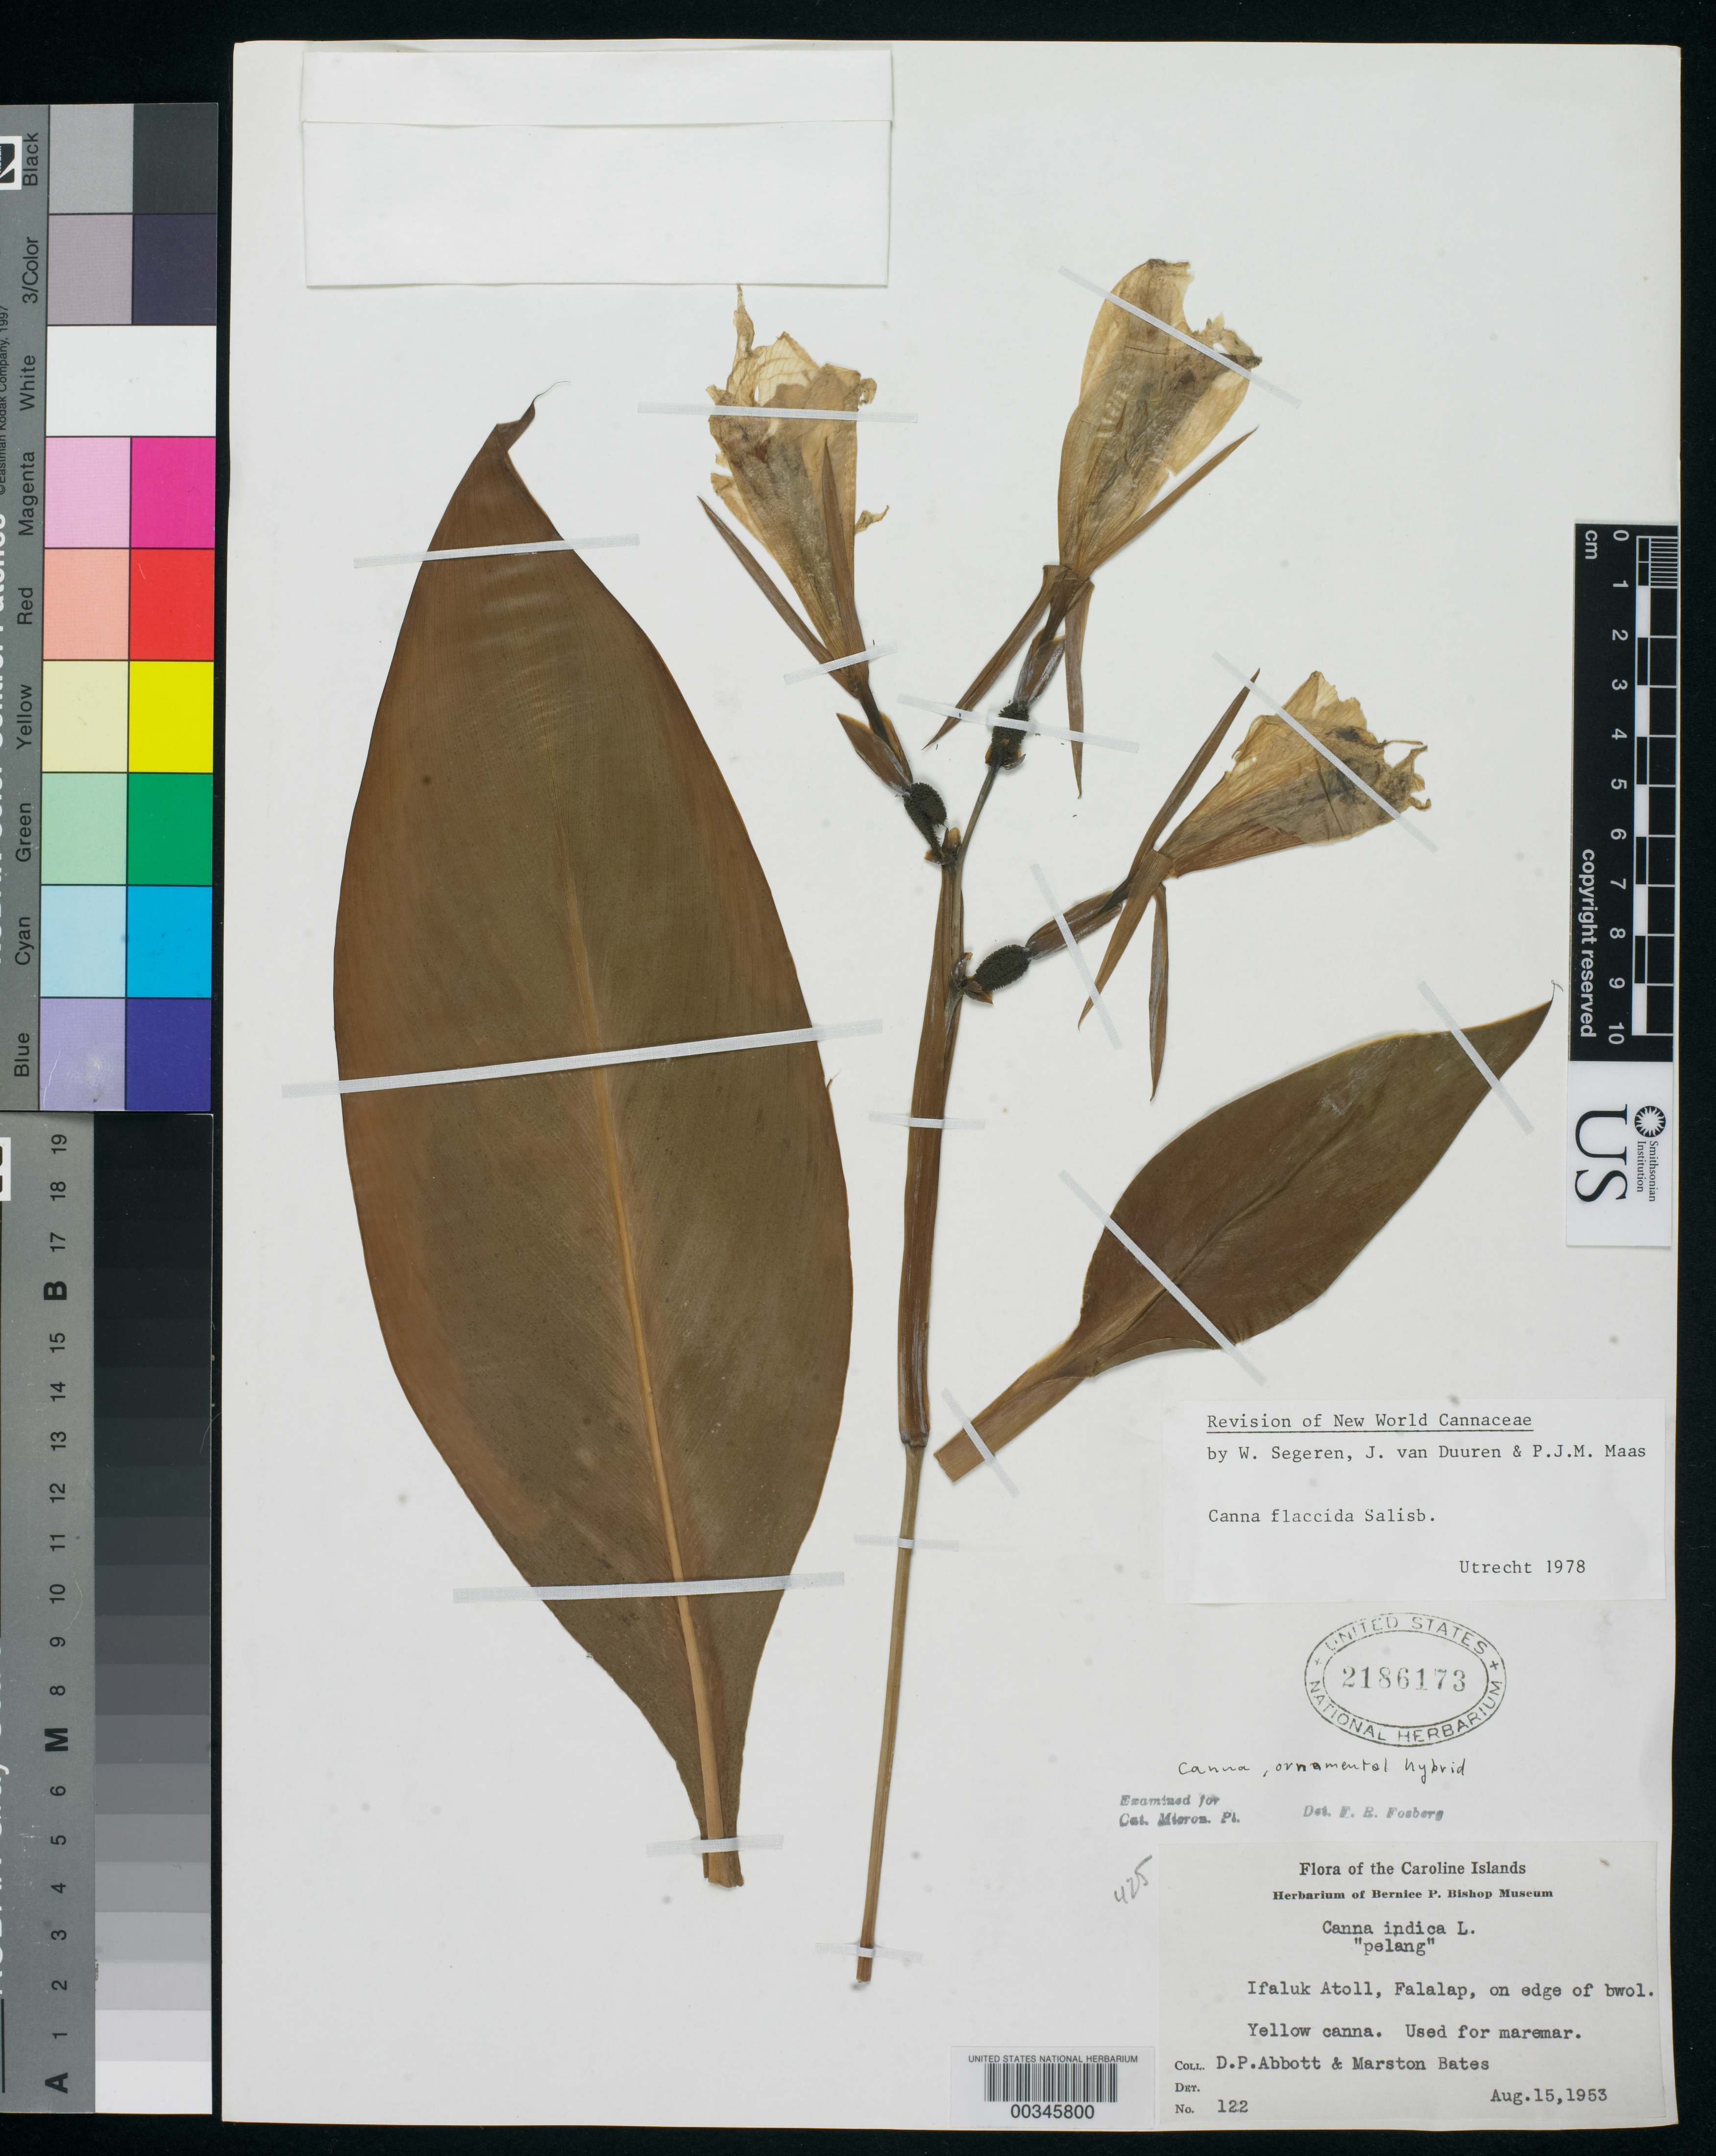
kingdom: Plantae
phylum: Tracheophyta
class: Liliopsida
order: Zingiberales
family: Cannaceae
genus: Canna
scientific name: Canna flaccida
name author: Salisb.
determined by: Segeren, W.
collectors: D. P. Abbott & M. Bates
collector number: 122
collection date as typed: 15 Aug 1953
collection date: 1953-08-15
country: Micronesia, Federated States of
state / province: Yap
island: Ifalik (Ifaluk) Atoll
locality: Ifaluk Atoll, Falalap, on edge of bwol.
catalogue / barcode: US 2186173